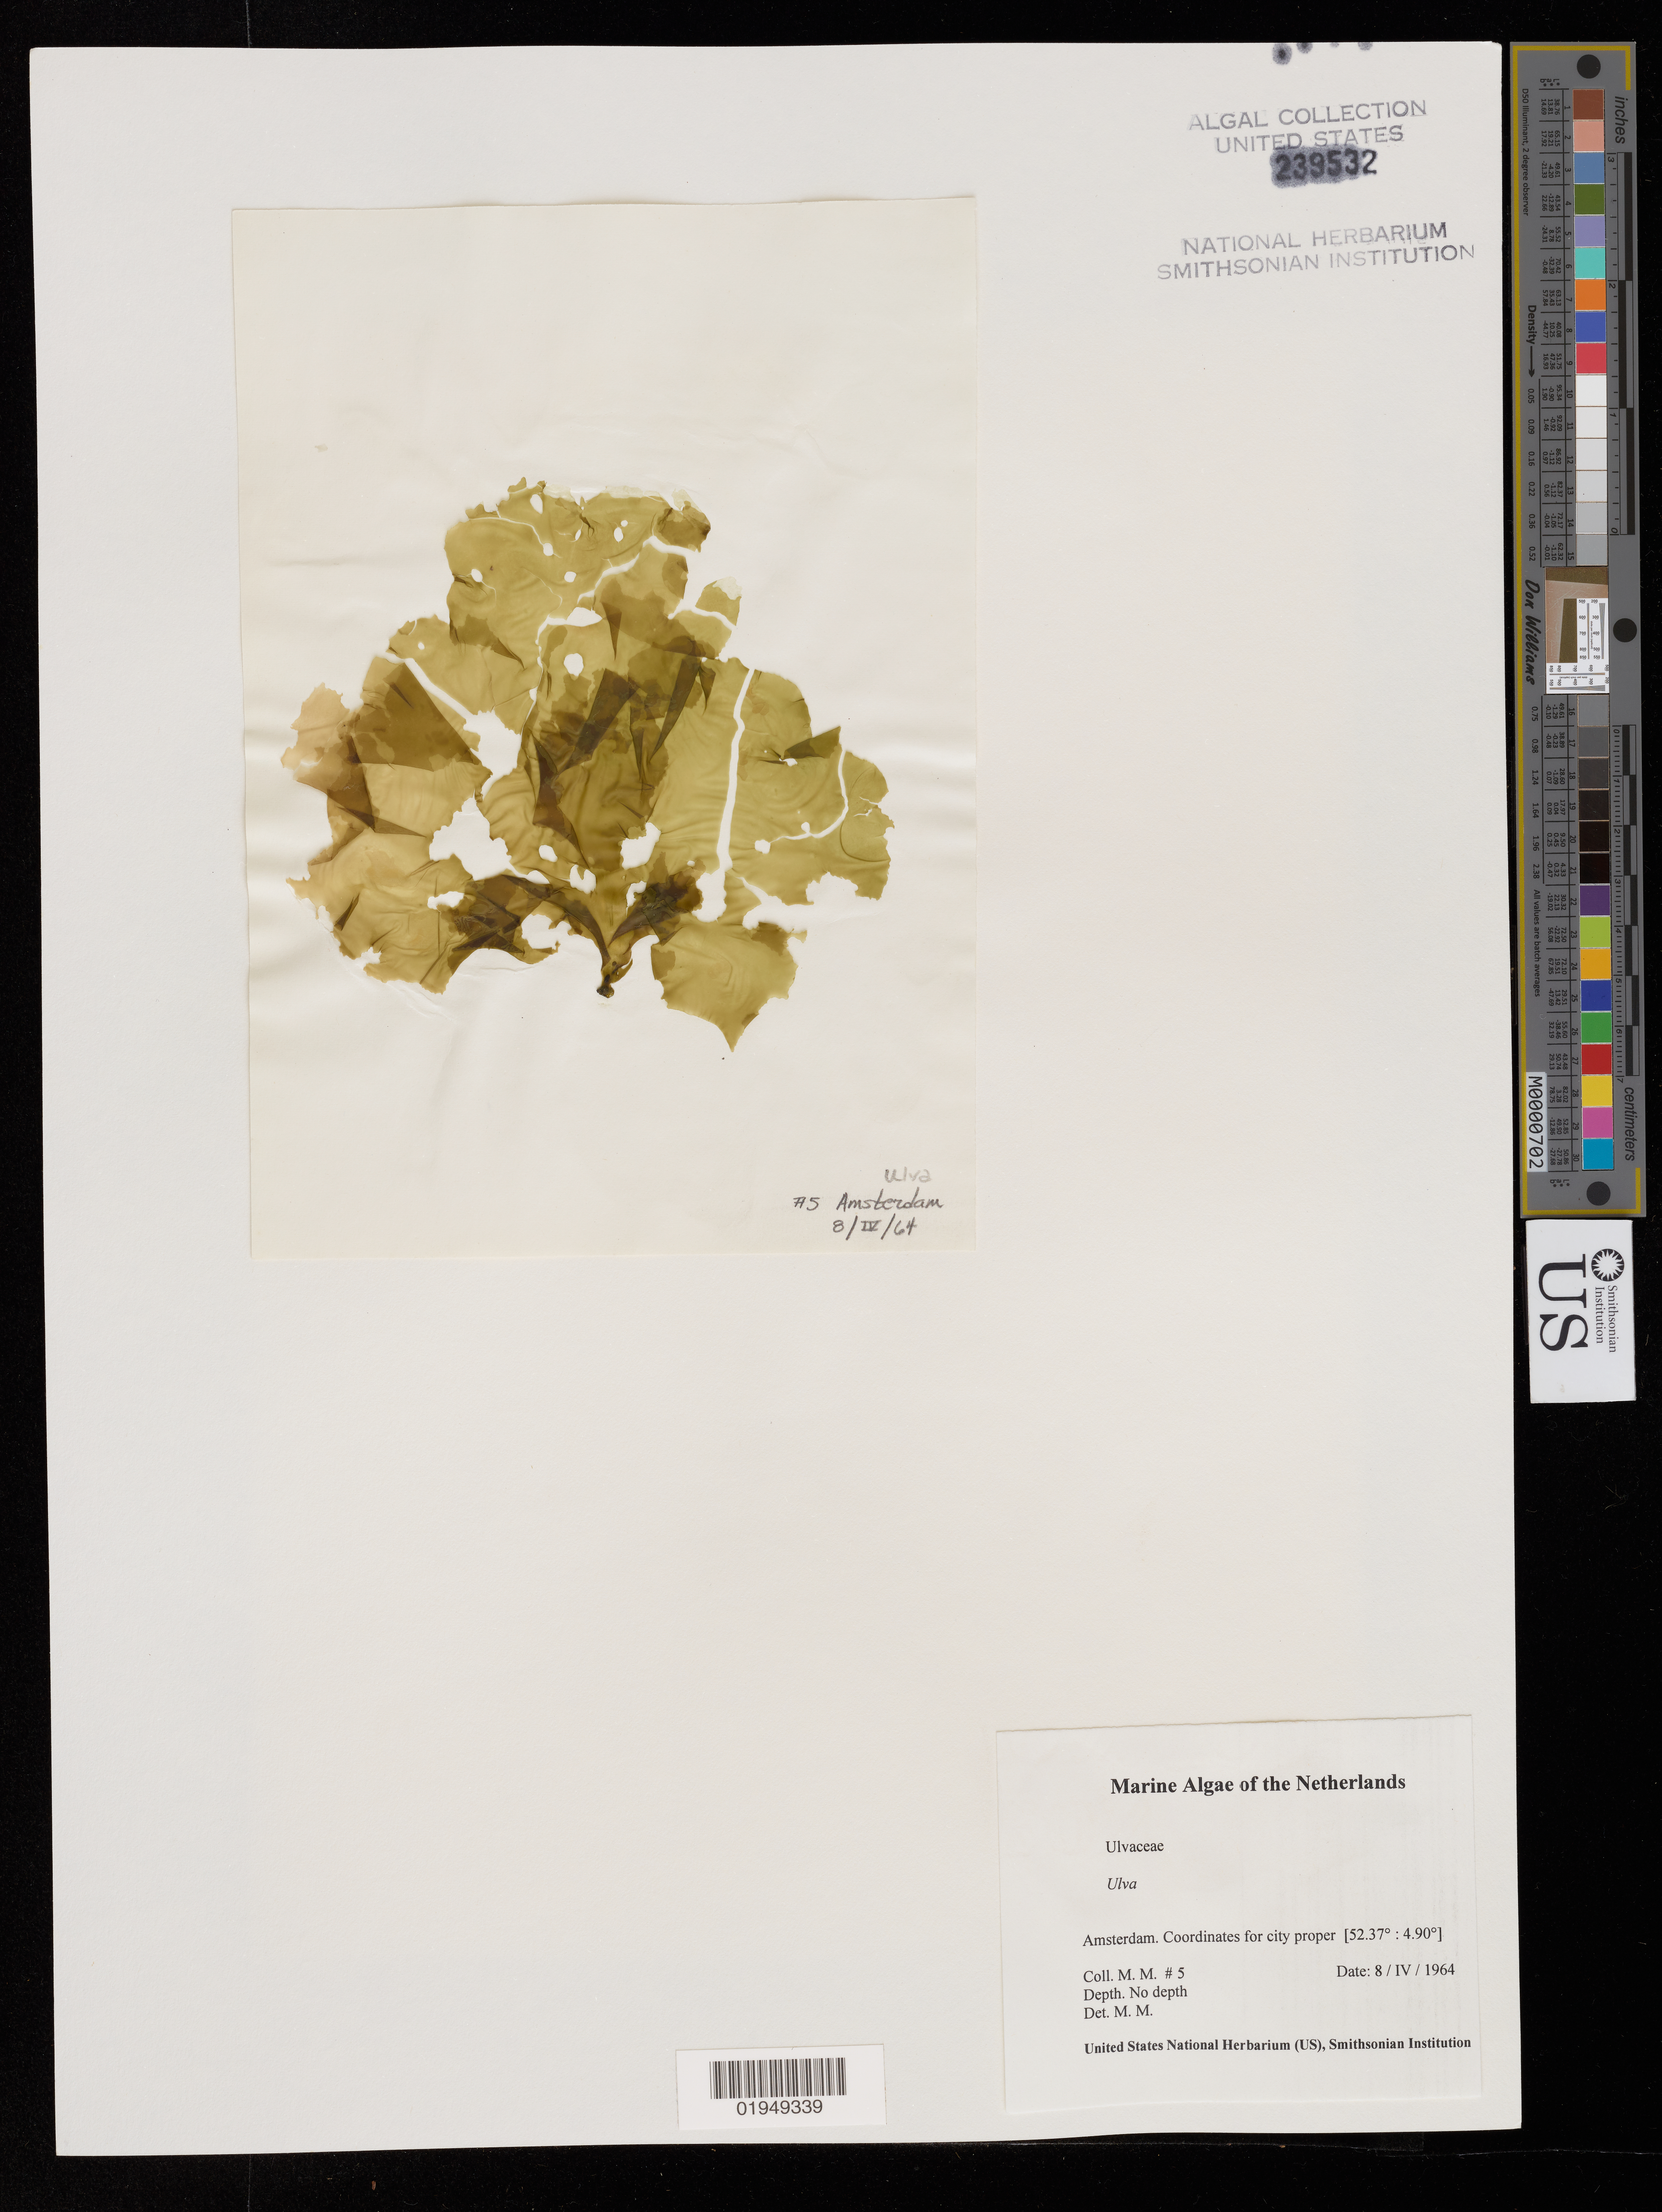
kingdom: Plantae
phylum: Chlorophyta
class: Ulvophyceae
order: Ulvales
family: Ulvaceae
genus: Ulva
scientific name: Ulva sp.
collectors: M. M.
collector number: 5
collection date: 1964-04-08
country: Netherlands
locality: Amsterdam. Coordinates for city proper [52.37° : 4.90°]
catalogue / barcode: US 239532